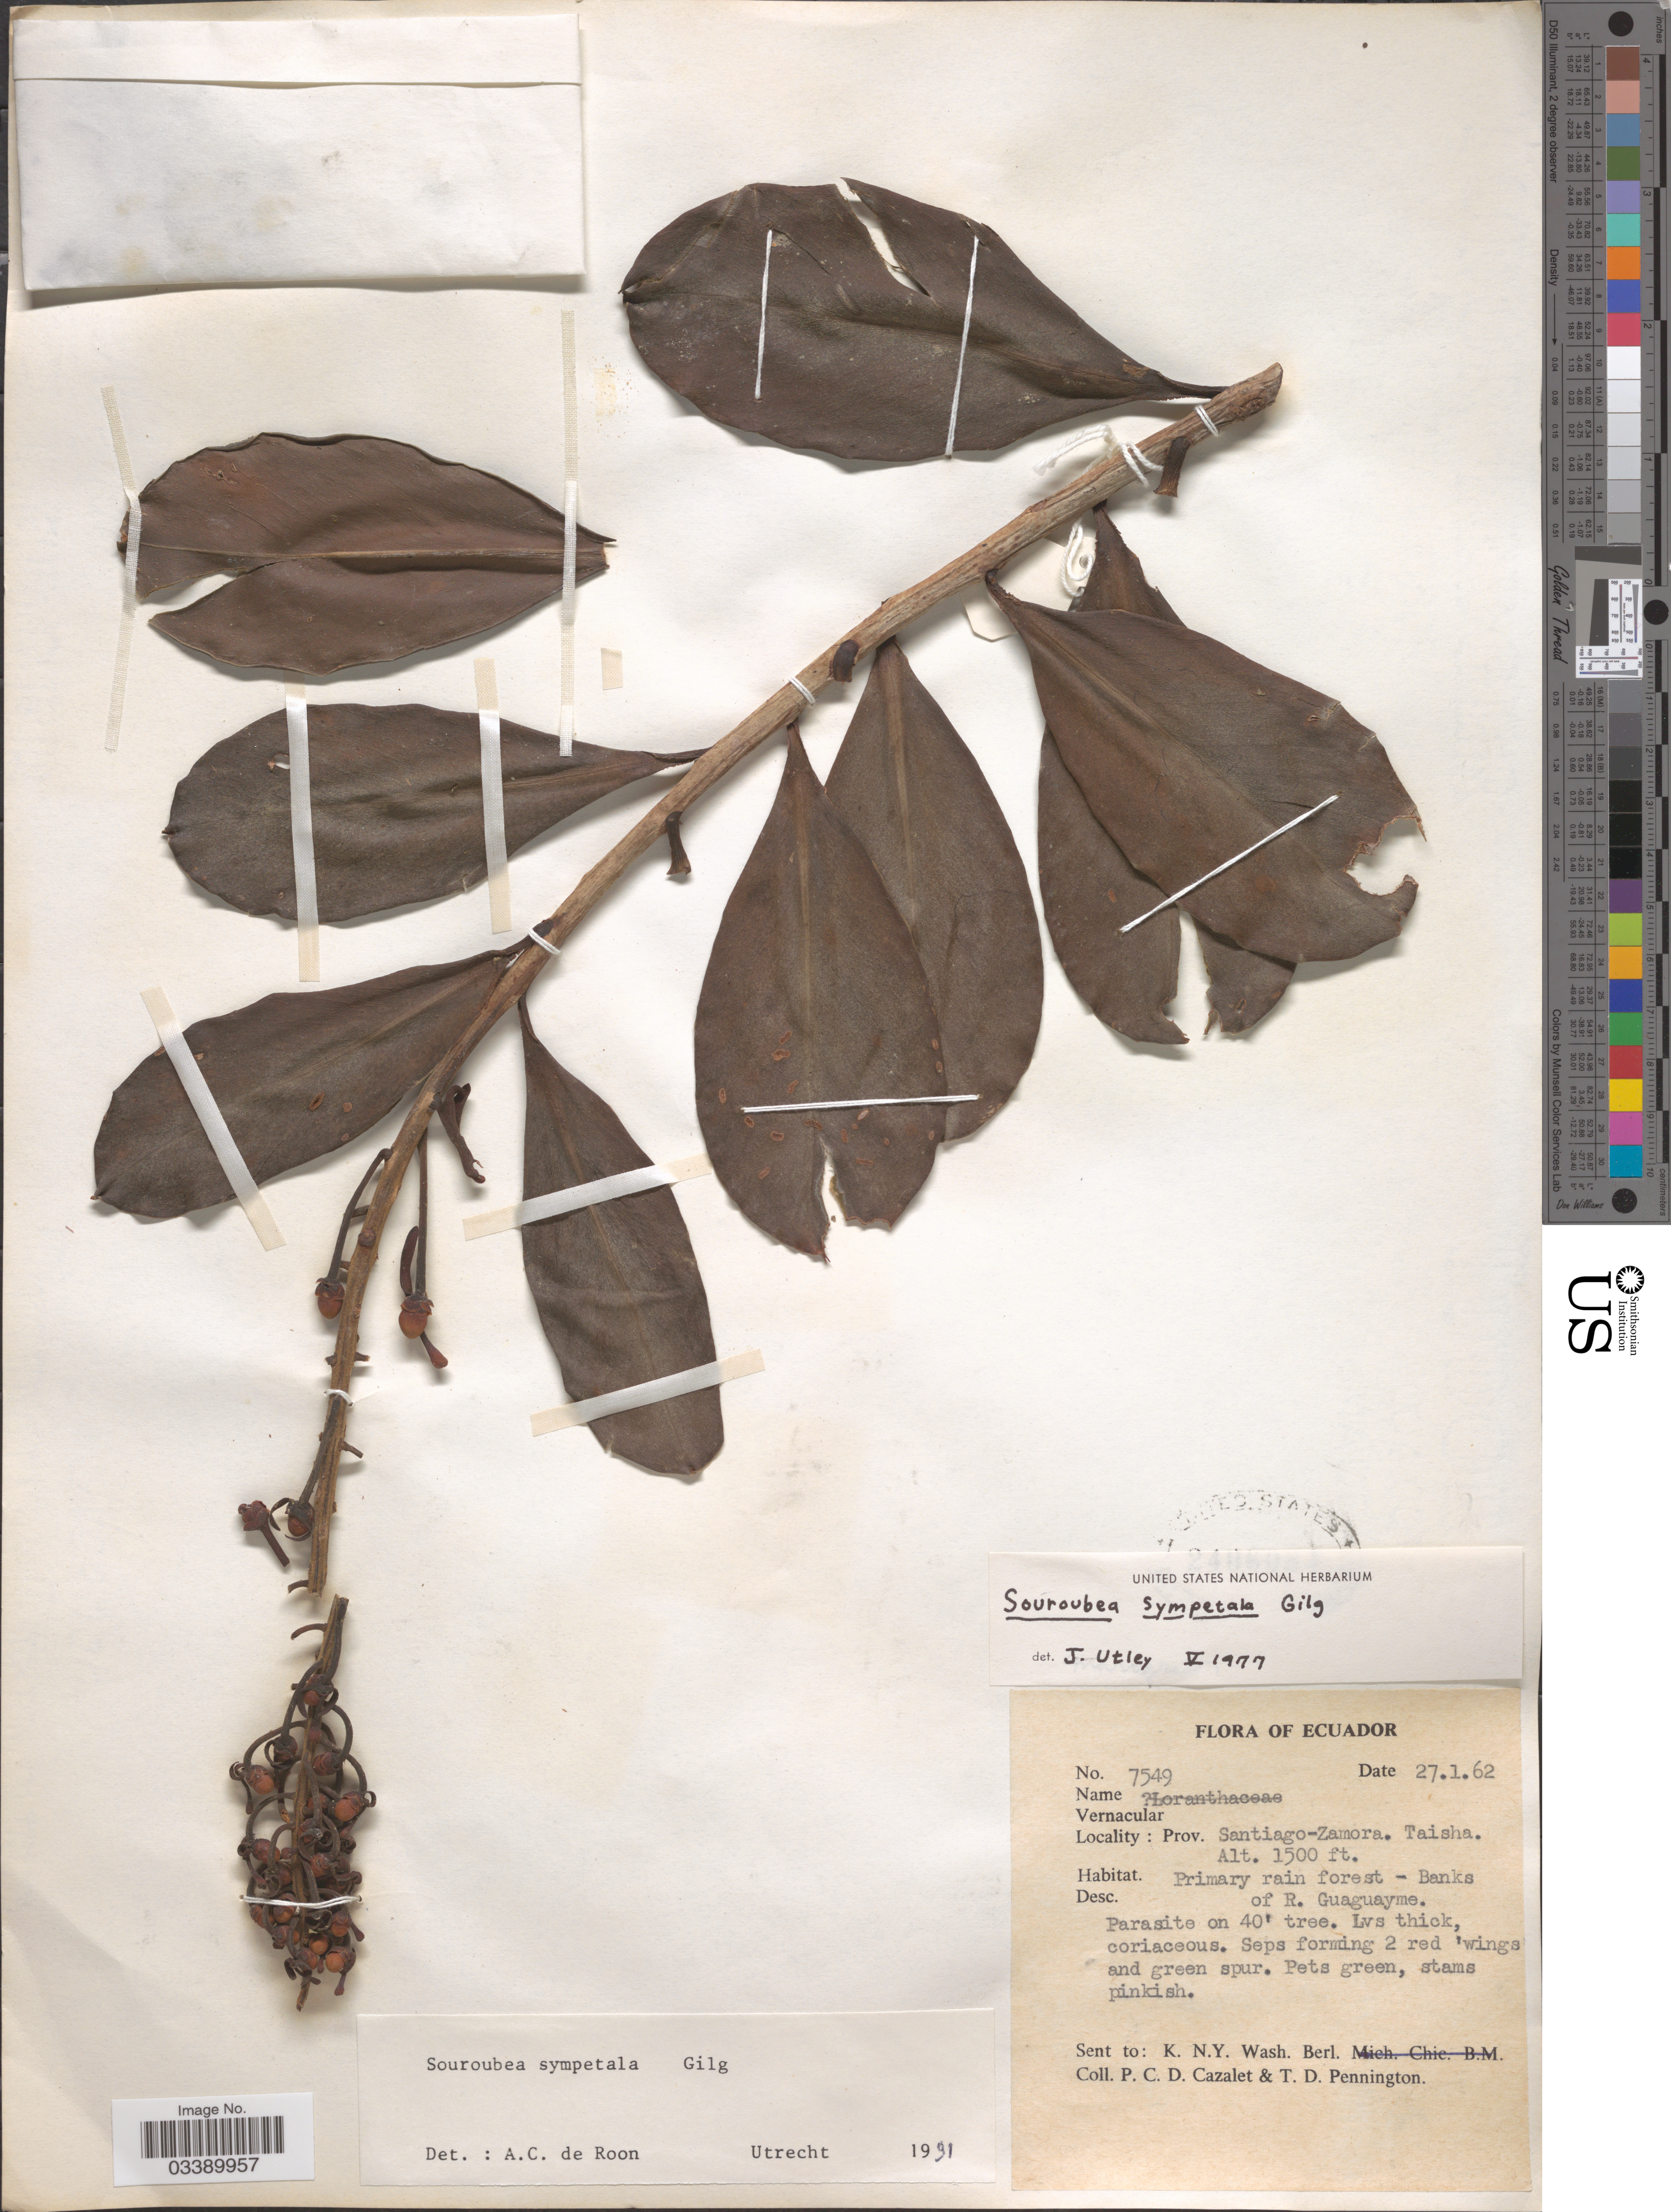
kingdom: Plantae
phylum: Tracheophyta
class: Magnoliopsida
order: Ericales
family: Marcgraviaceae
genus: Souroubea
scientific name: Souroubea sympetala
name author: Gilg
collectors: P. C. D. Cazalet & T. D. Pennington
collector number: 7549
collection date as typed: Transcribed d/m/y: 27/1/62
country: Ecuador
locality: Prov. Santiago-Zamora. Taisha. Primary rain forest - Banks of R. Guaguayme.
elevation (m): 457